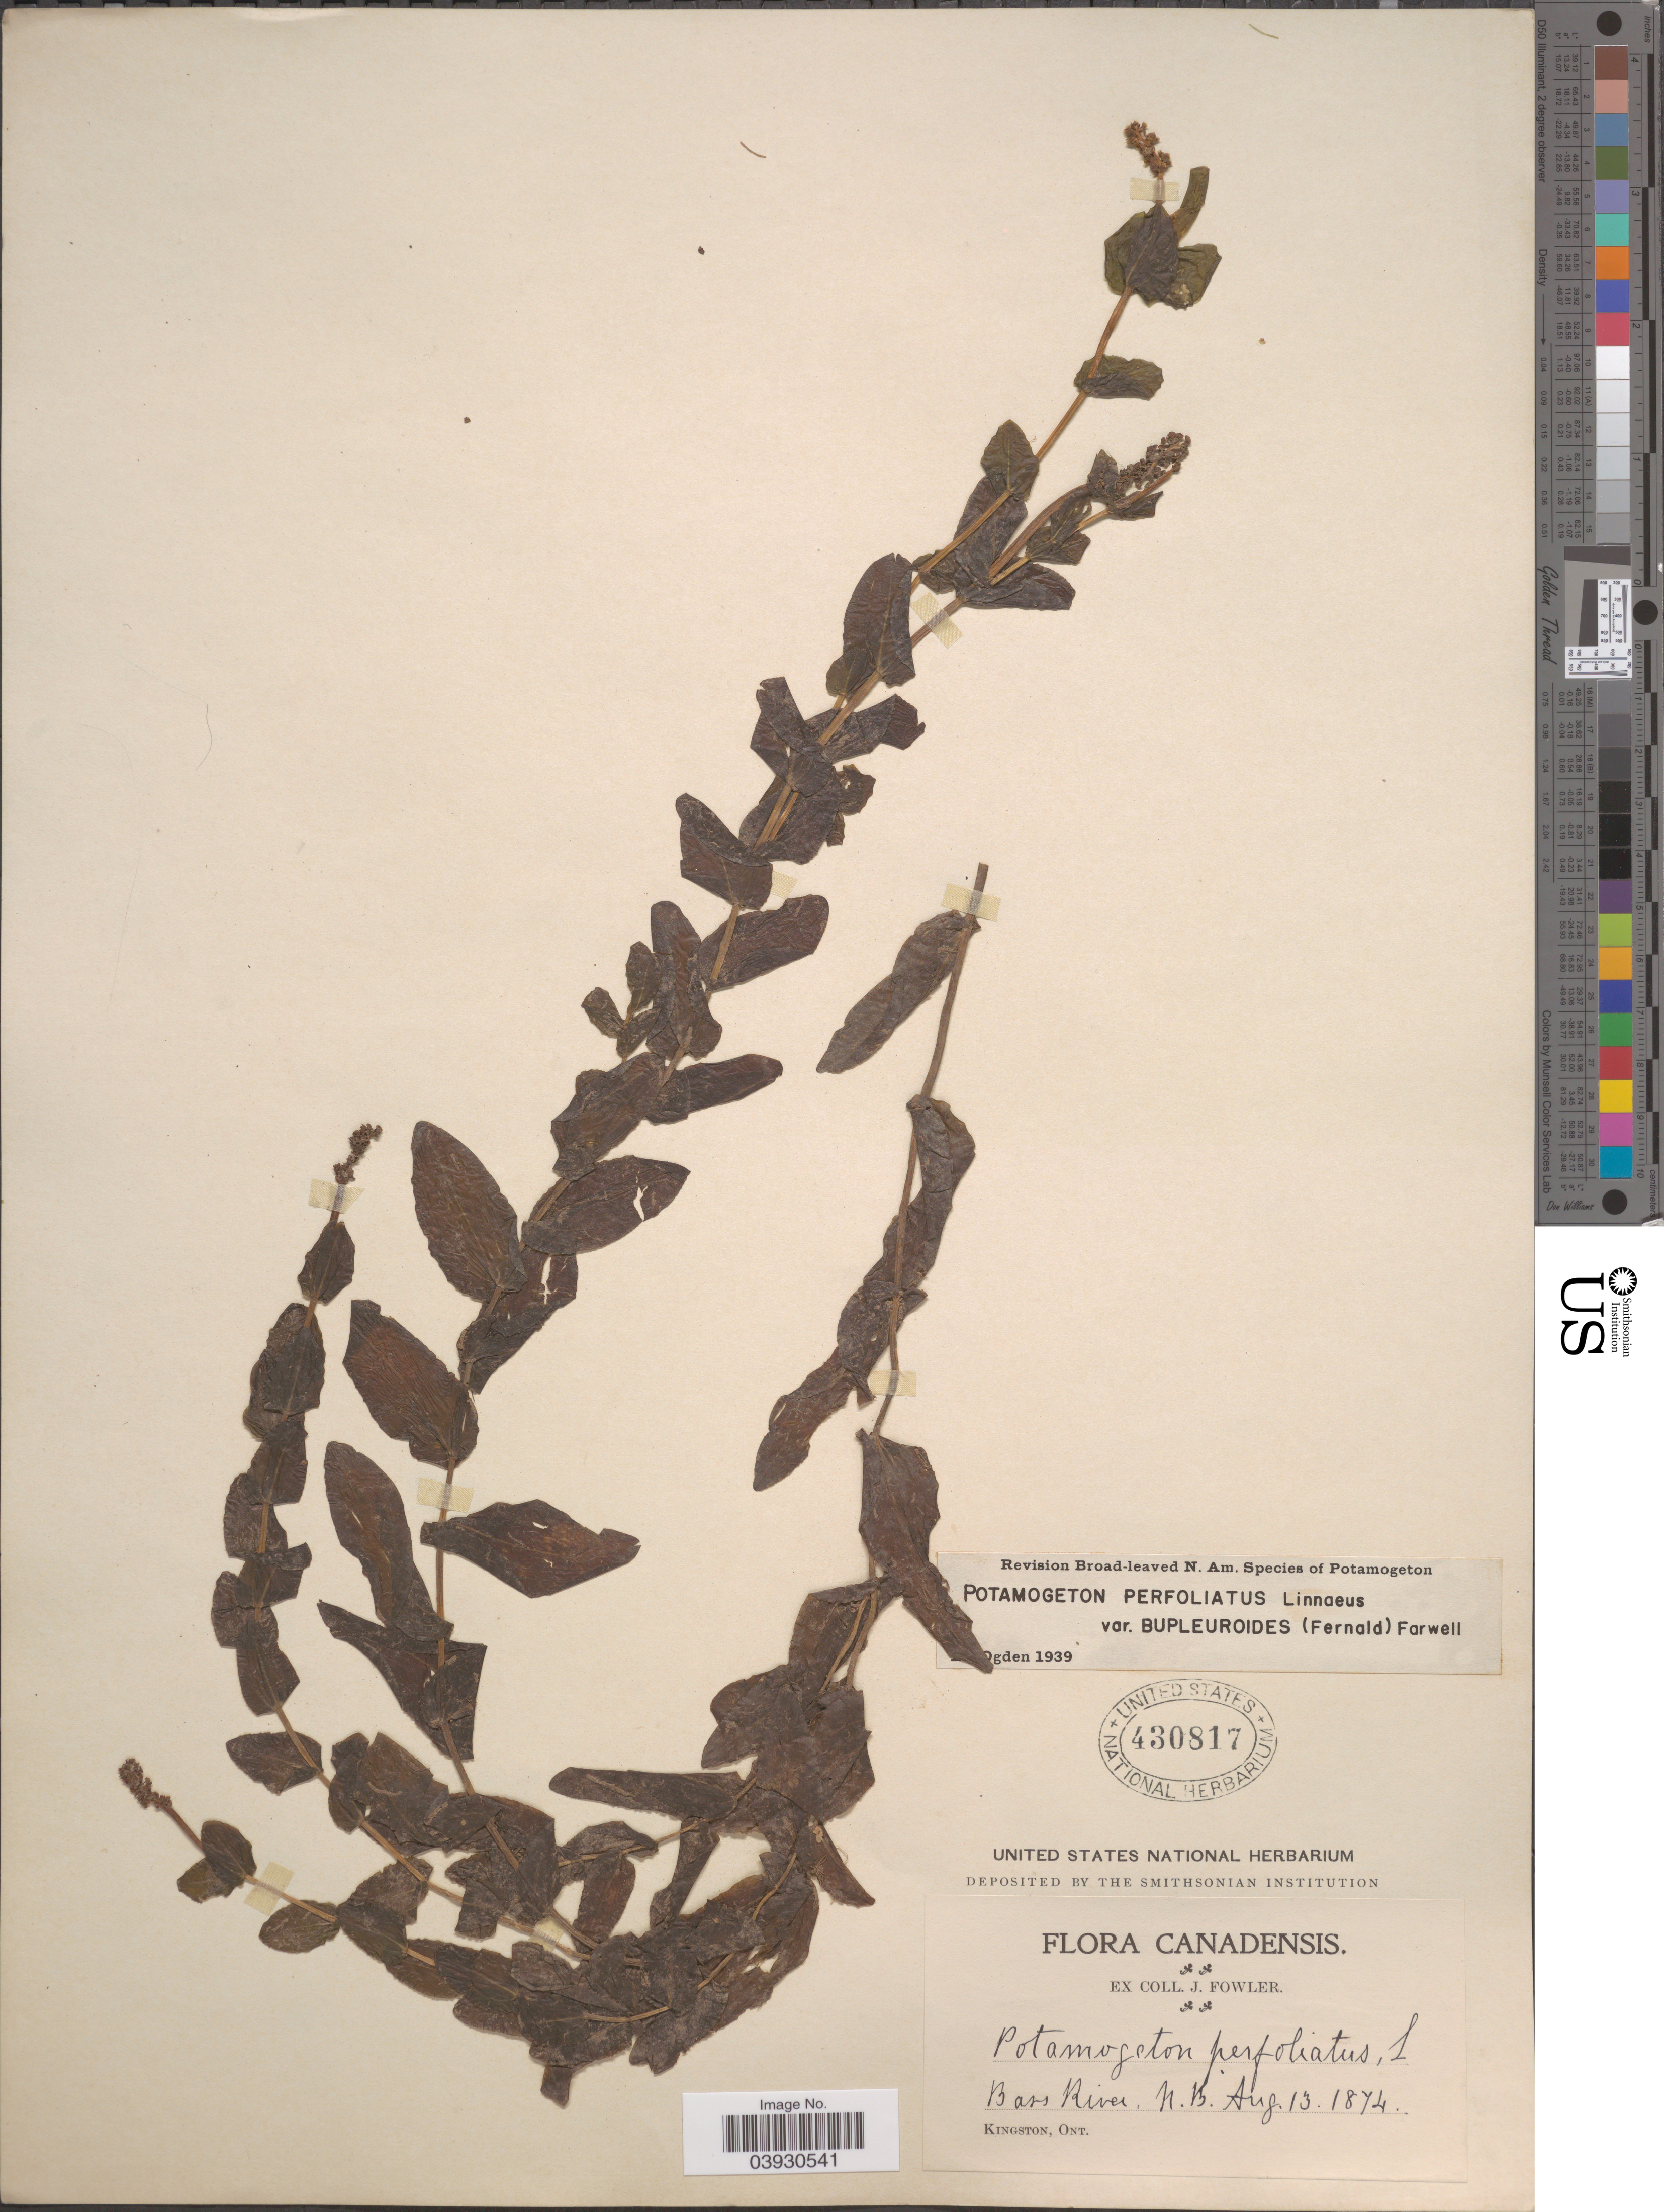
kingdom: Plantae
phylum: Tracheophyta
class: Liliopsida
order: Alismatales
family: Potamogetonaceae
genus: Potamogeton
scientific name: Potamogeton perfoliatus var. bupleuroides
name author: (Fernald) Farw.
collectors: J. Fowler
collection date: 1874-08-13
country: Canada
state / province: New Brunswick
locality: Bars River.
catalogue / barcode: US 430817